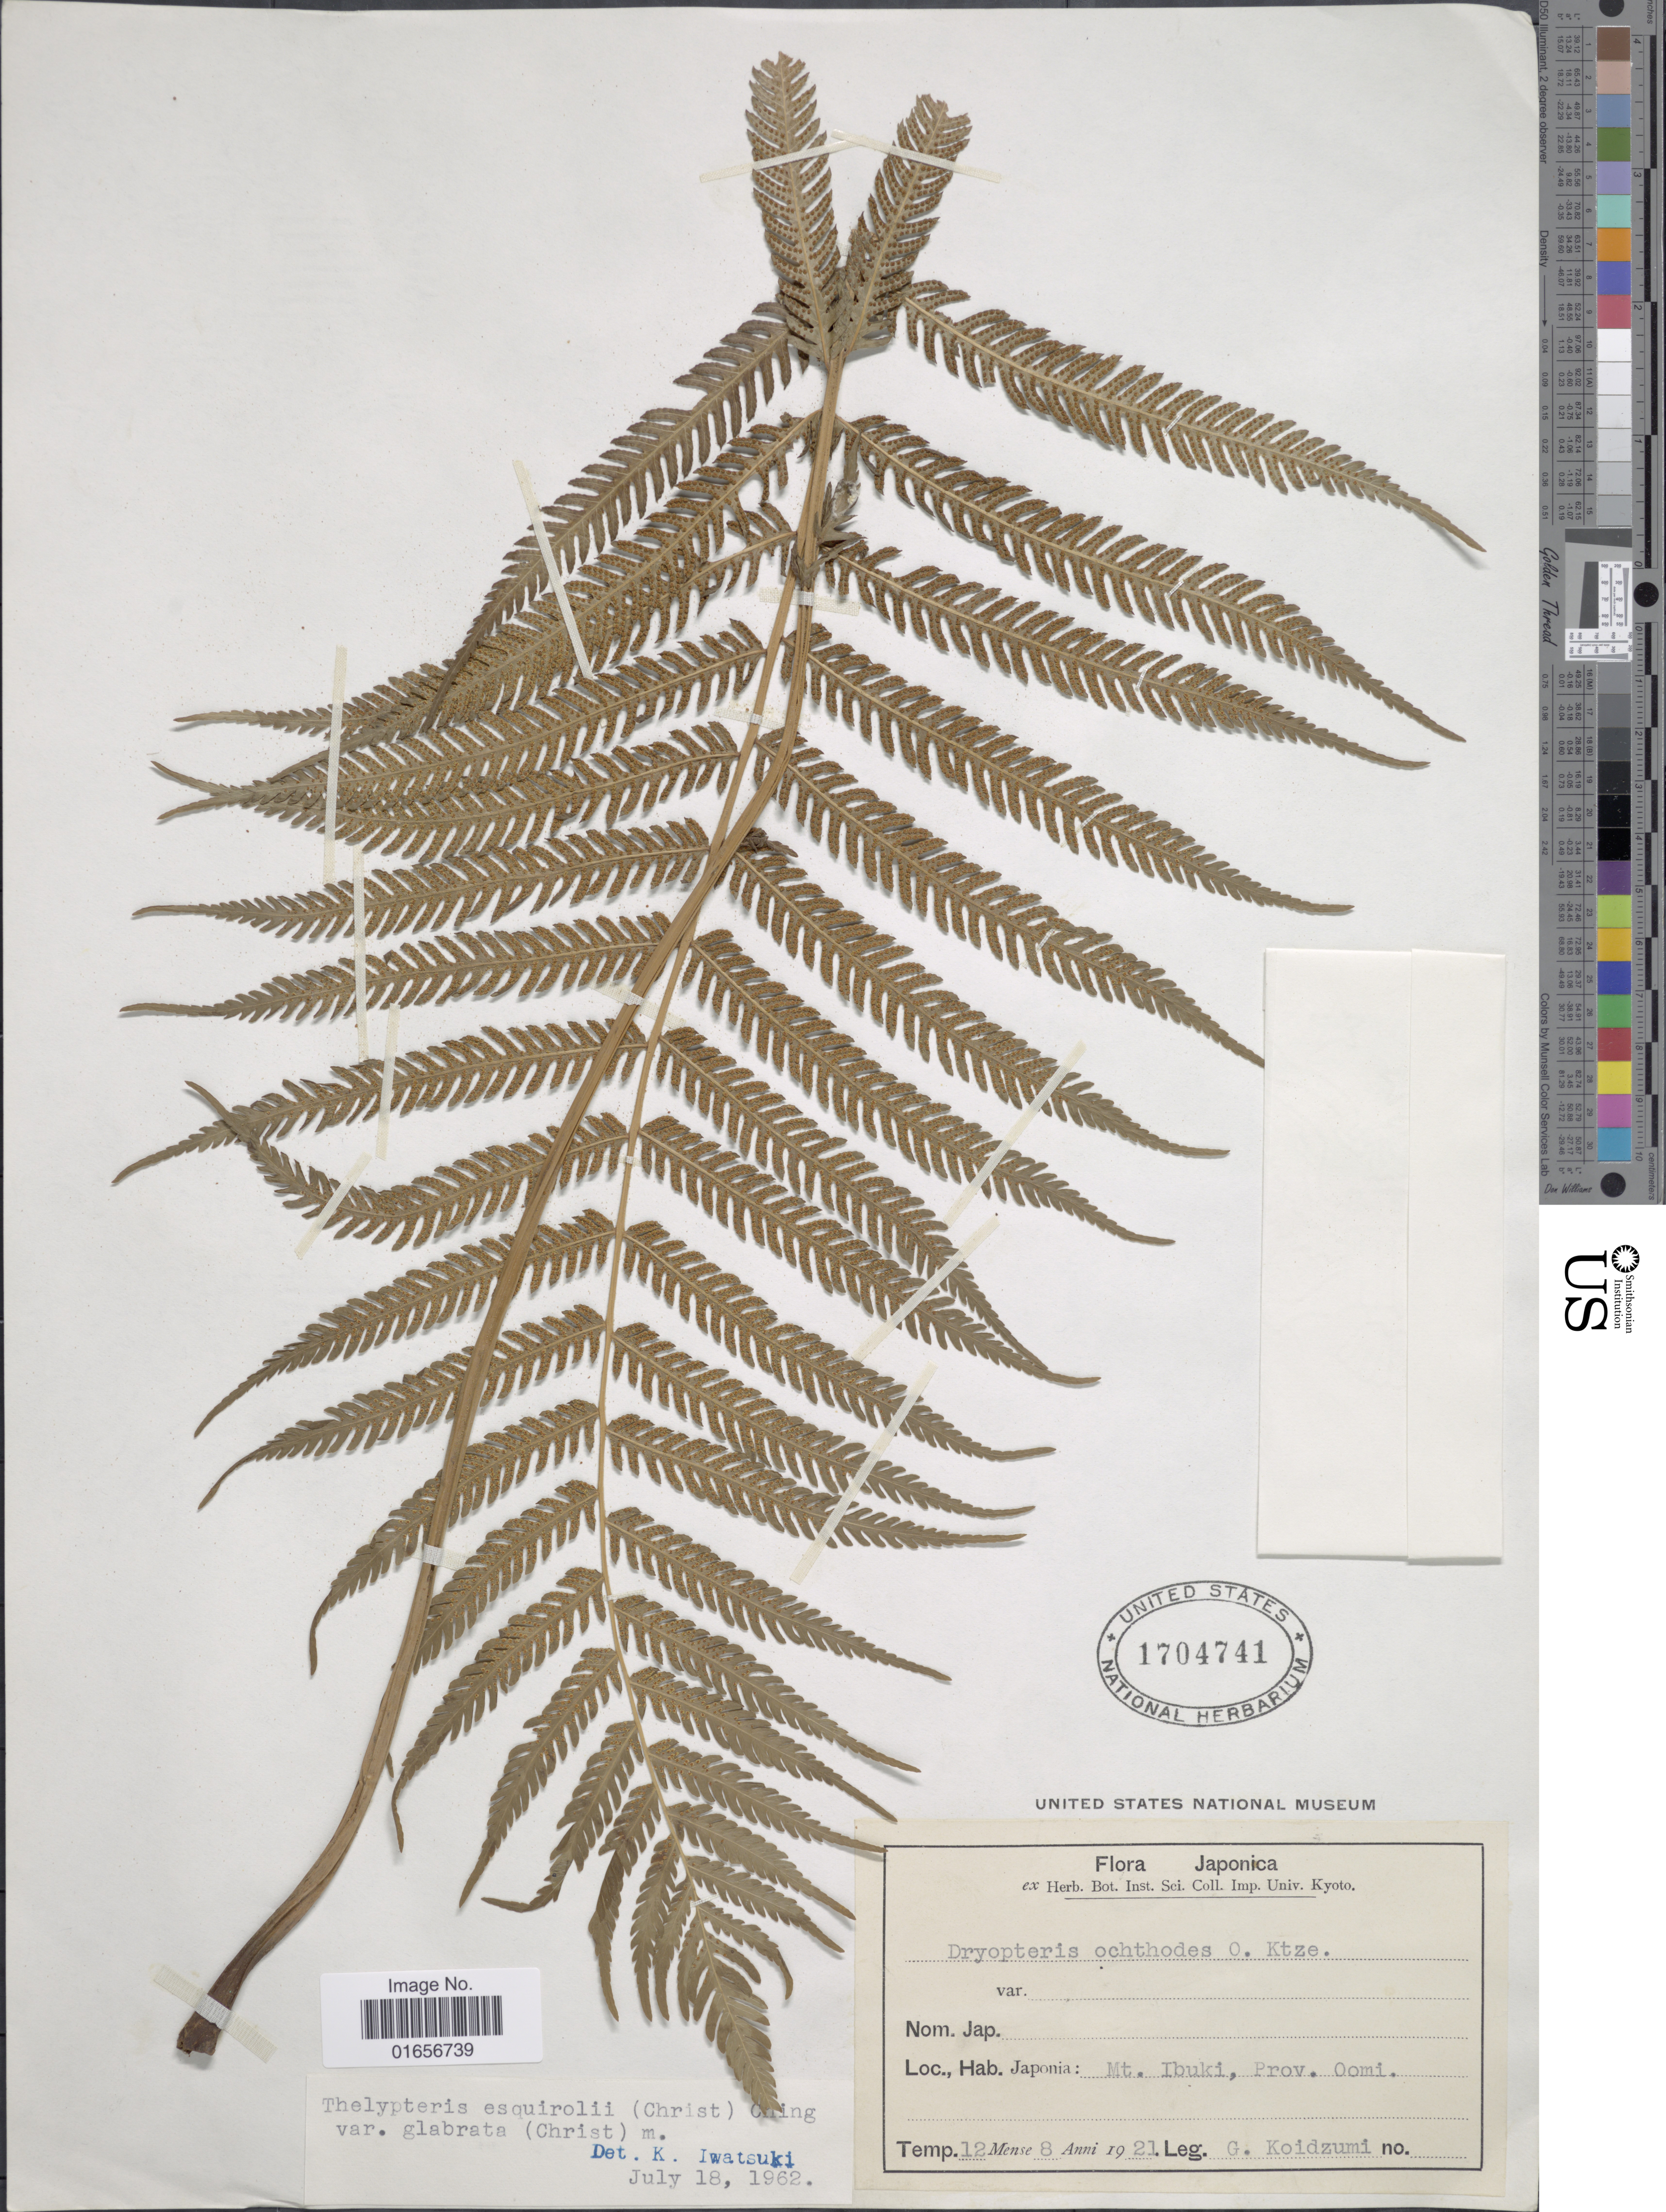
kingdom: Plantae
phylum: Tracheophyta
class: Polypodiopsida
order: Polypodiales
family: Thelypteridaceae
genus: Pseudocyclosorus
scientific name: Pseudocyclosorus esquirolii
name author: (Christ) Ching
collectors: G. Koidzumi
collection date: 1921-08-12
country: Japan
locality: Japonica, Japonia, mt. Ibuki, Prov. Oomi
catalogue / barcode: US 1704741